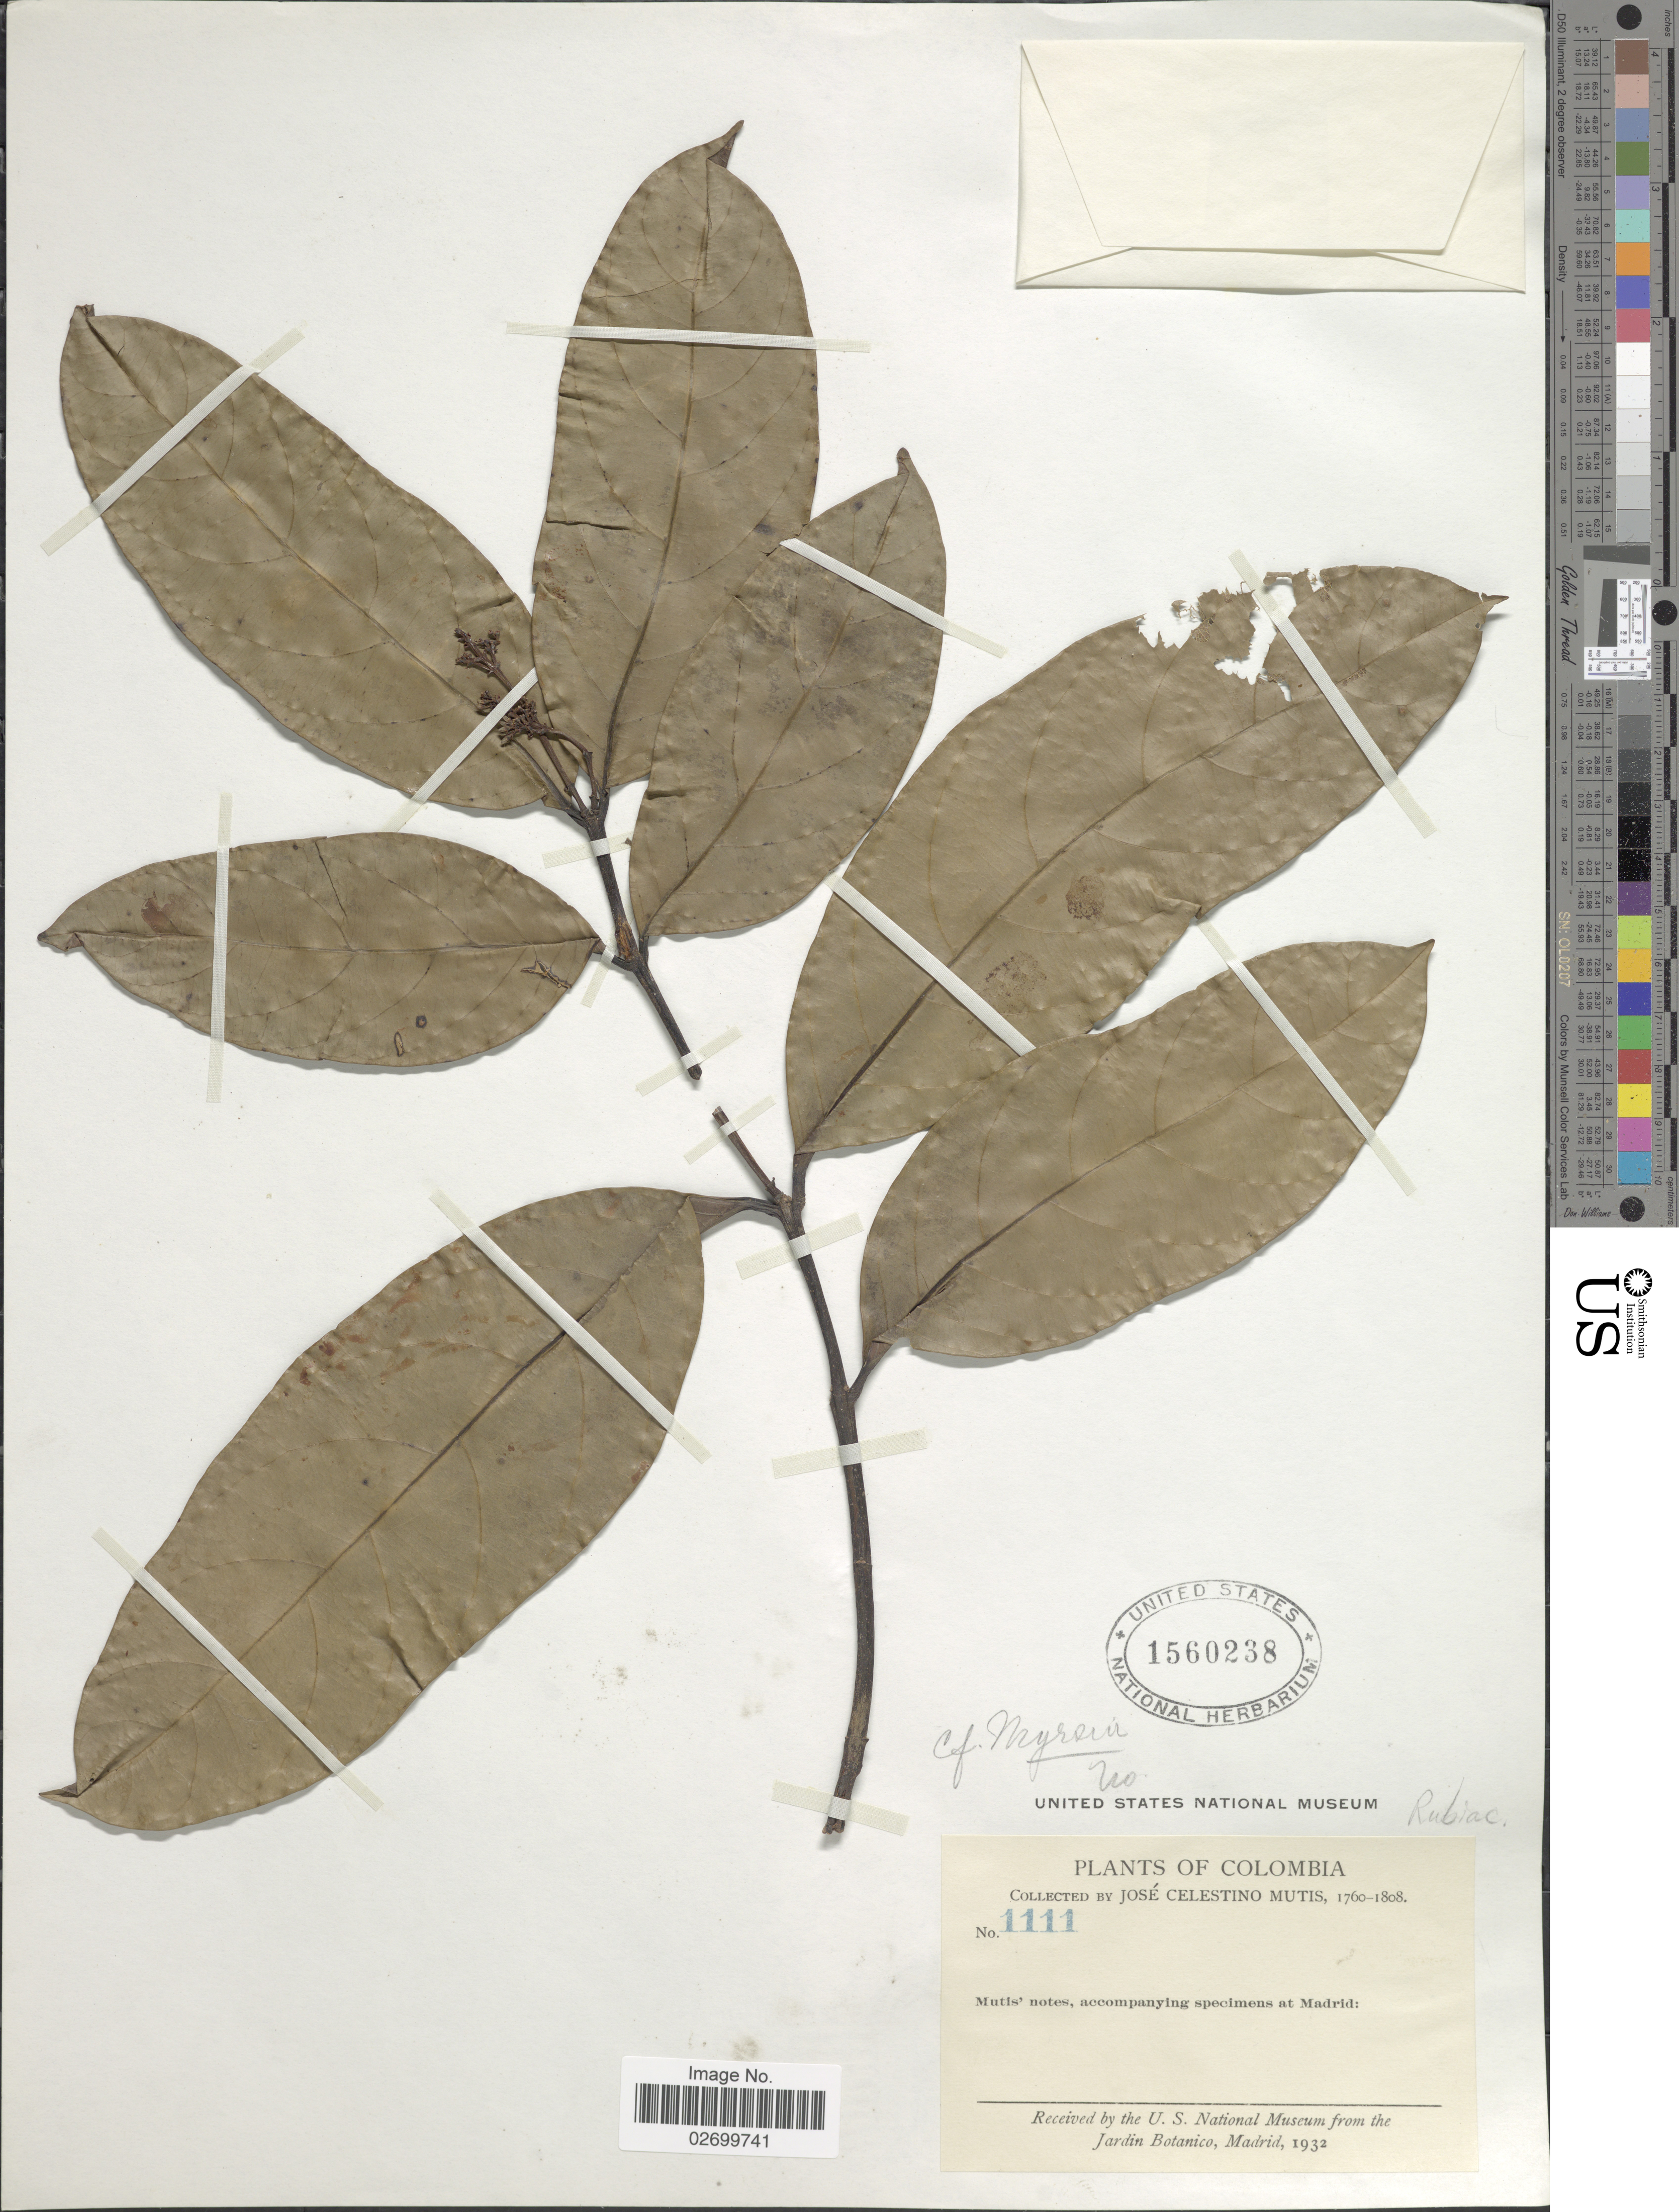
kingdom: Plantae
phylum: Tracheophyta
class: Magnoliopsida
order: Gentianales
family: Rubiaceae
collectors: J. C. B. Mutis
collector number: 1111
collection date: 1760/1808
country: Colombia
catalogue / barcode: US 1560238